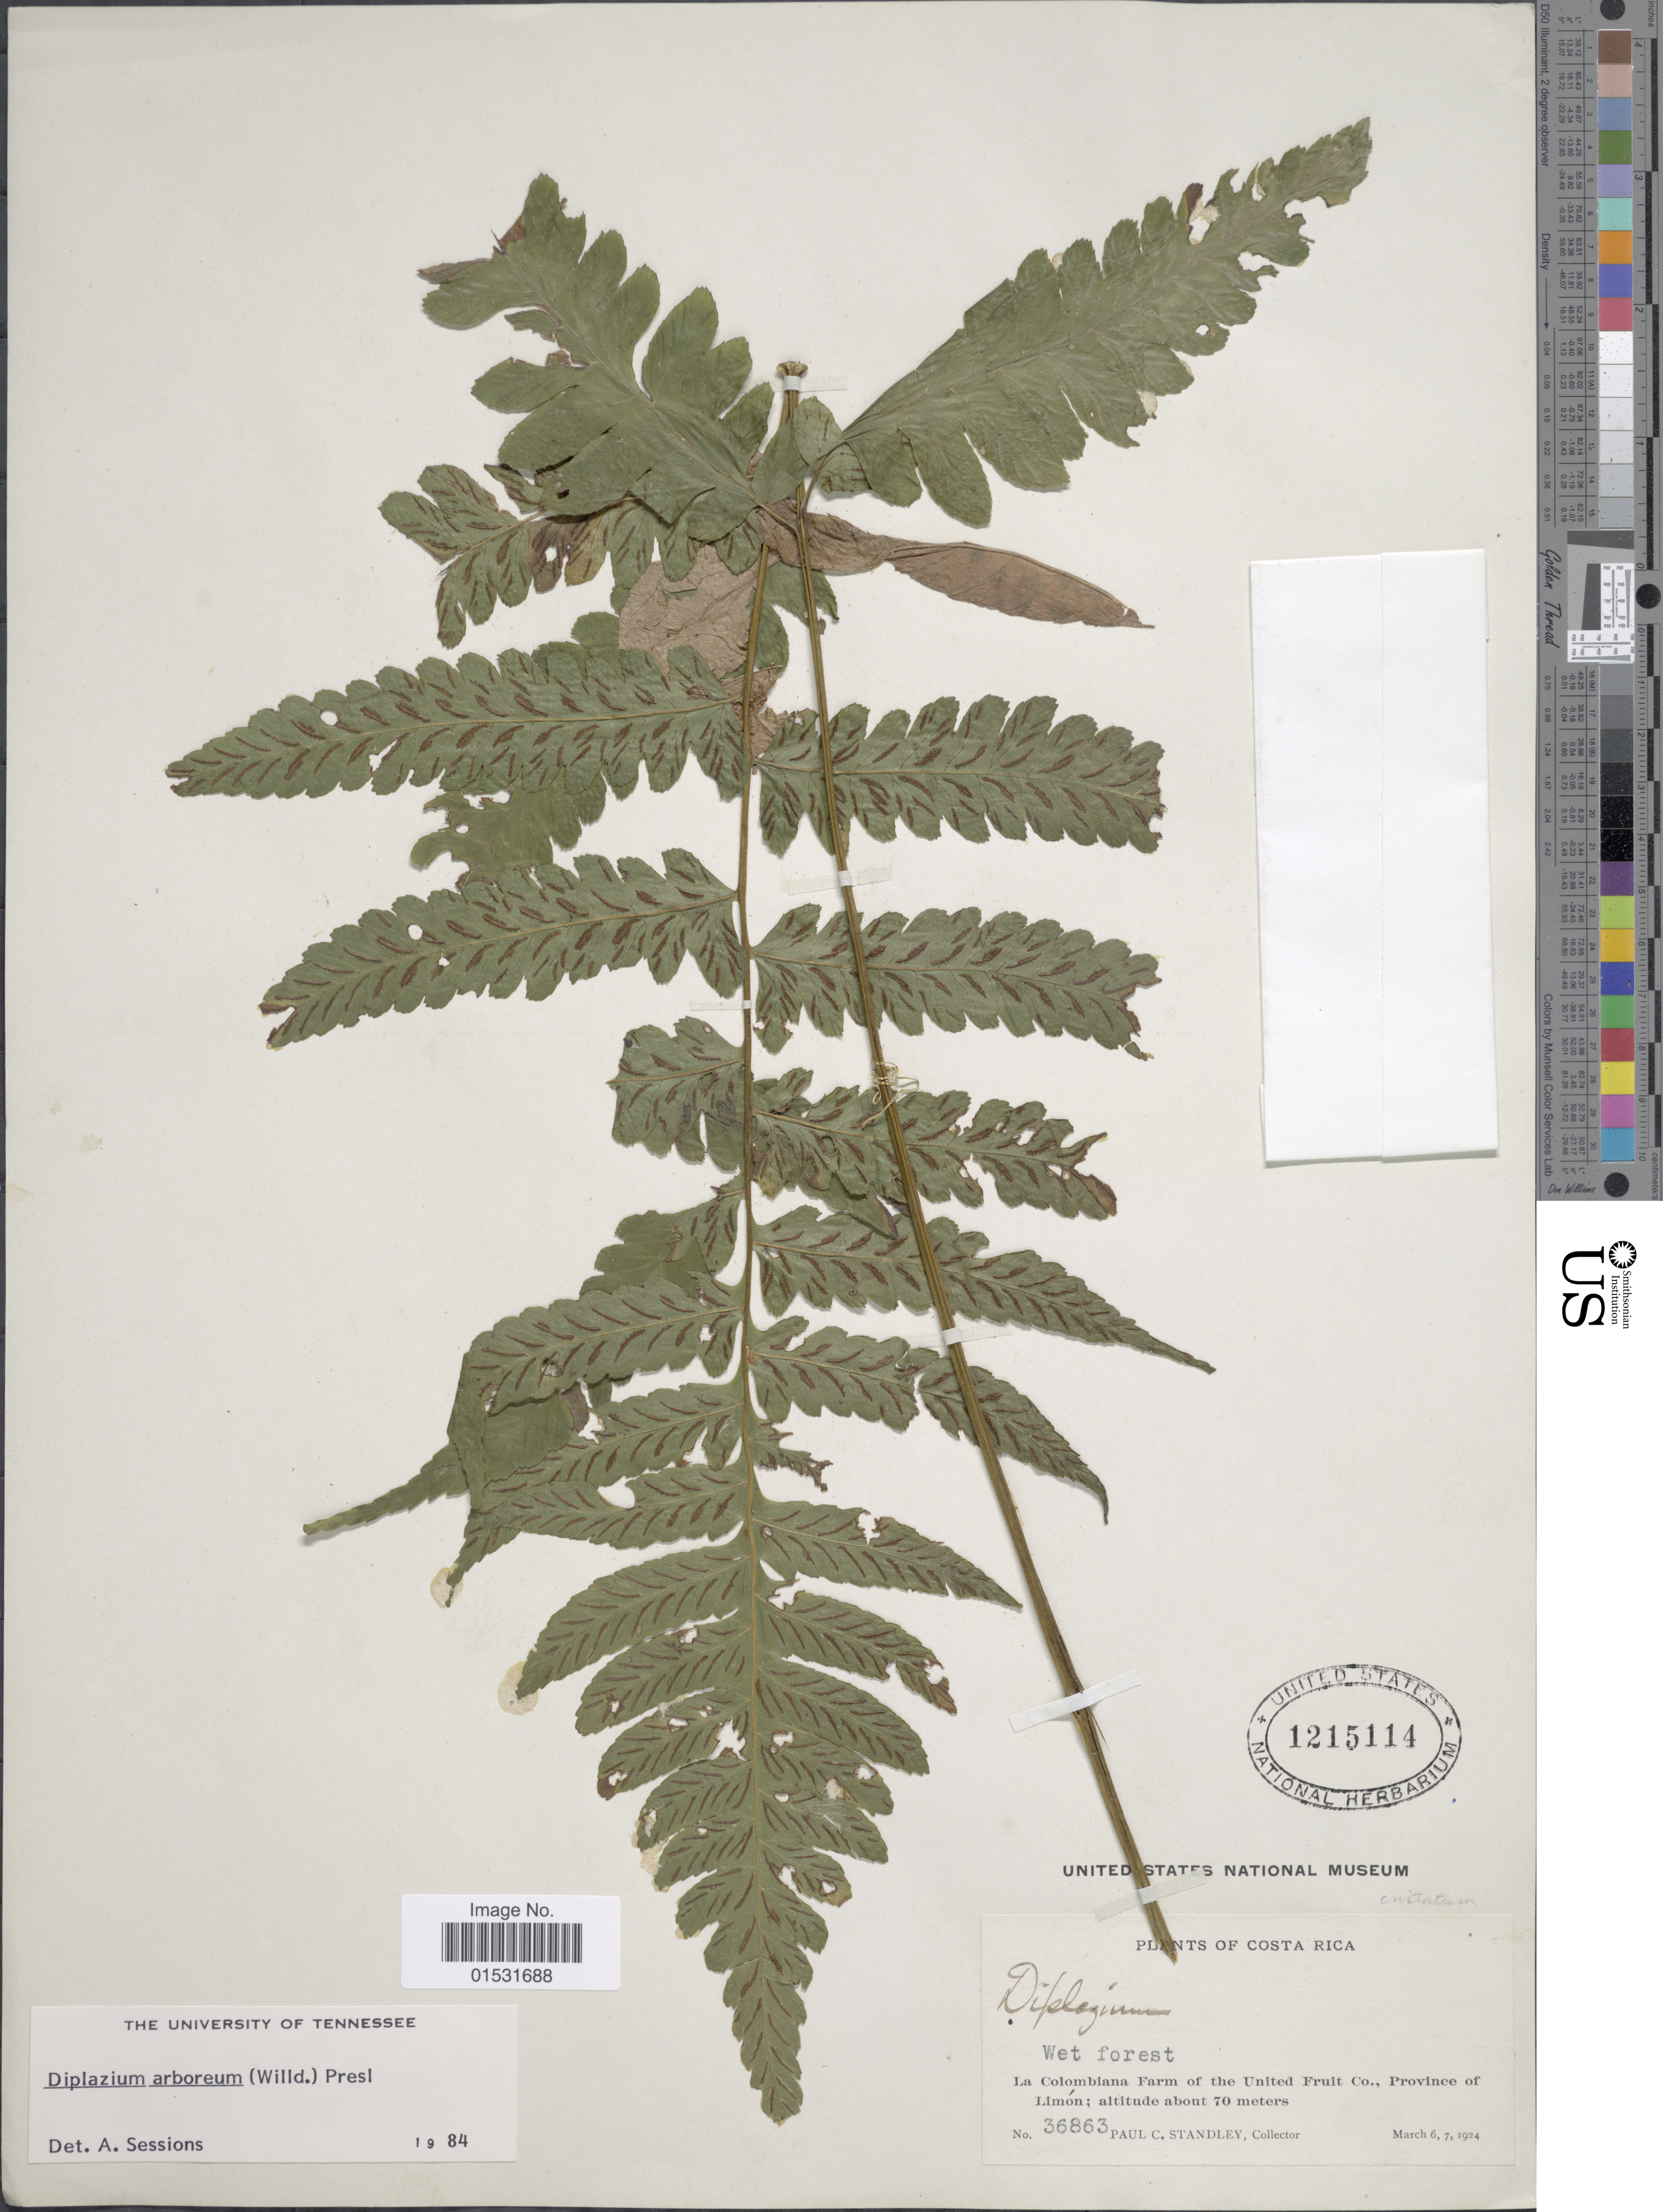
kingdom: Plantae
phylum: Tracheophyta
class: Polypodiopsida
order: Polypodiales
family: Athyriaceae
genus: Diplazium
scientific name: Diplazium cristatum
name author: (Desr.) Alston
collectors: P. C. Standley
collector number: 36863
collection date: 1924-03-06/1924-03-07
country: Costa Rica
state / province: Limón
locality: La Colombiana Farm of the United Fruit Co., Province of Limon.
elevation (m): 70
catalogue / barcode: US 1215114